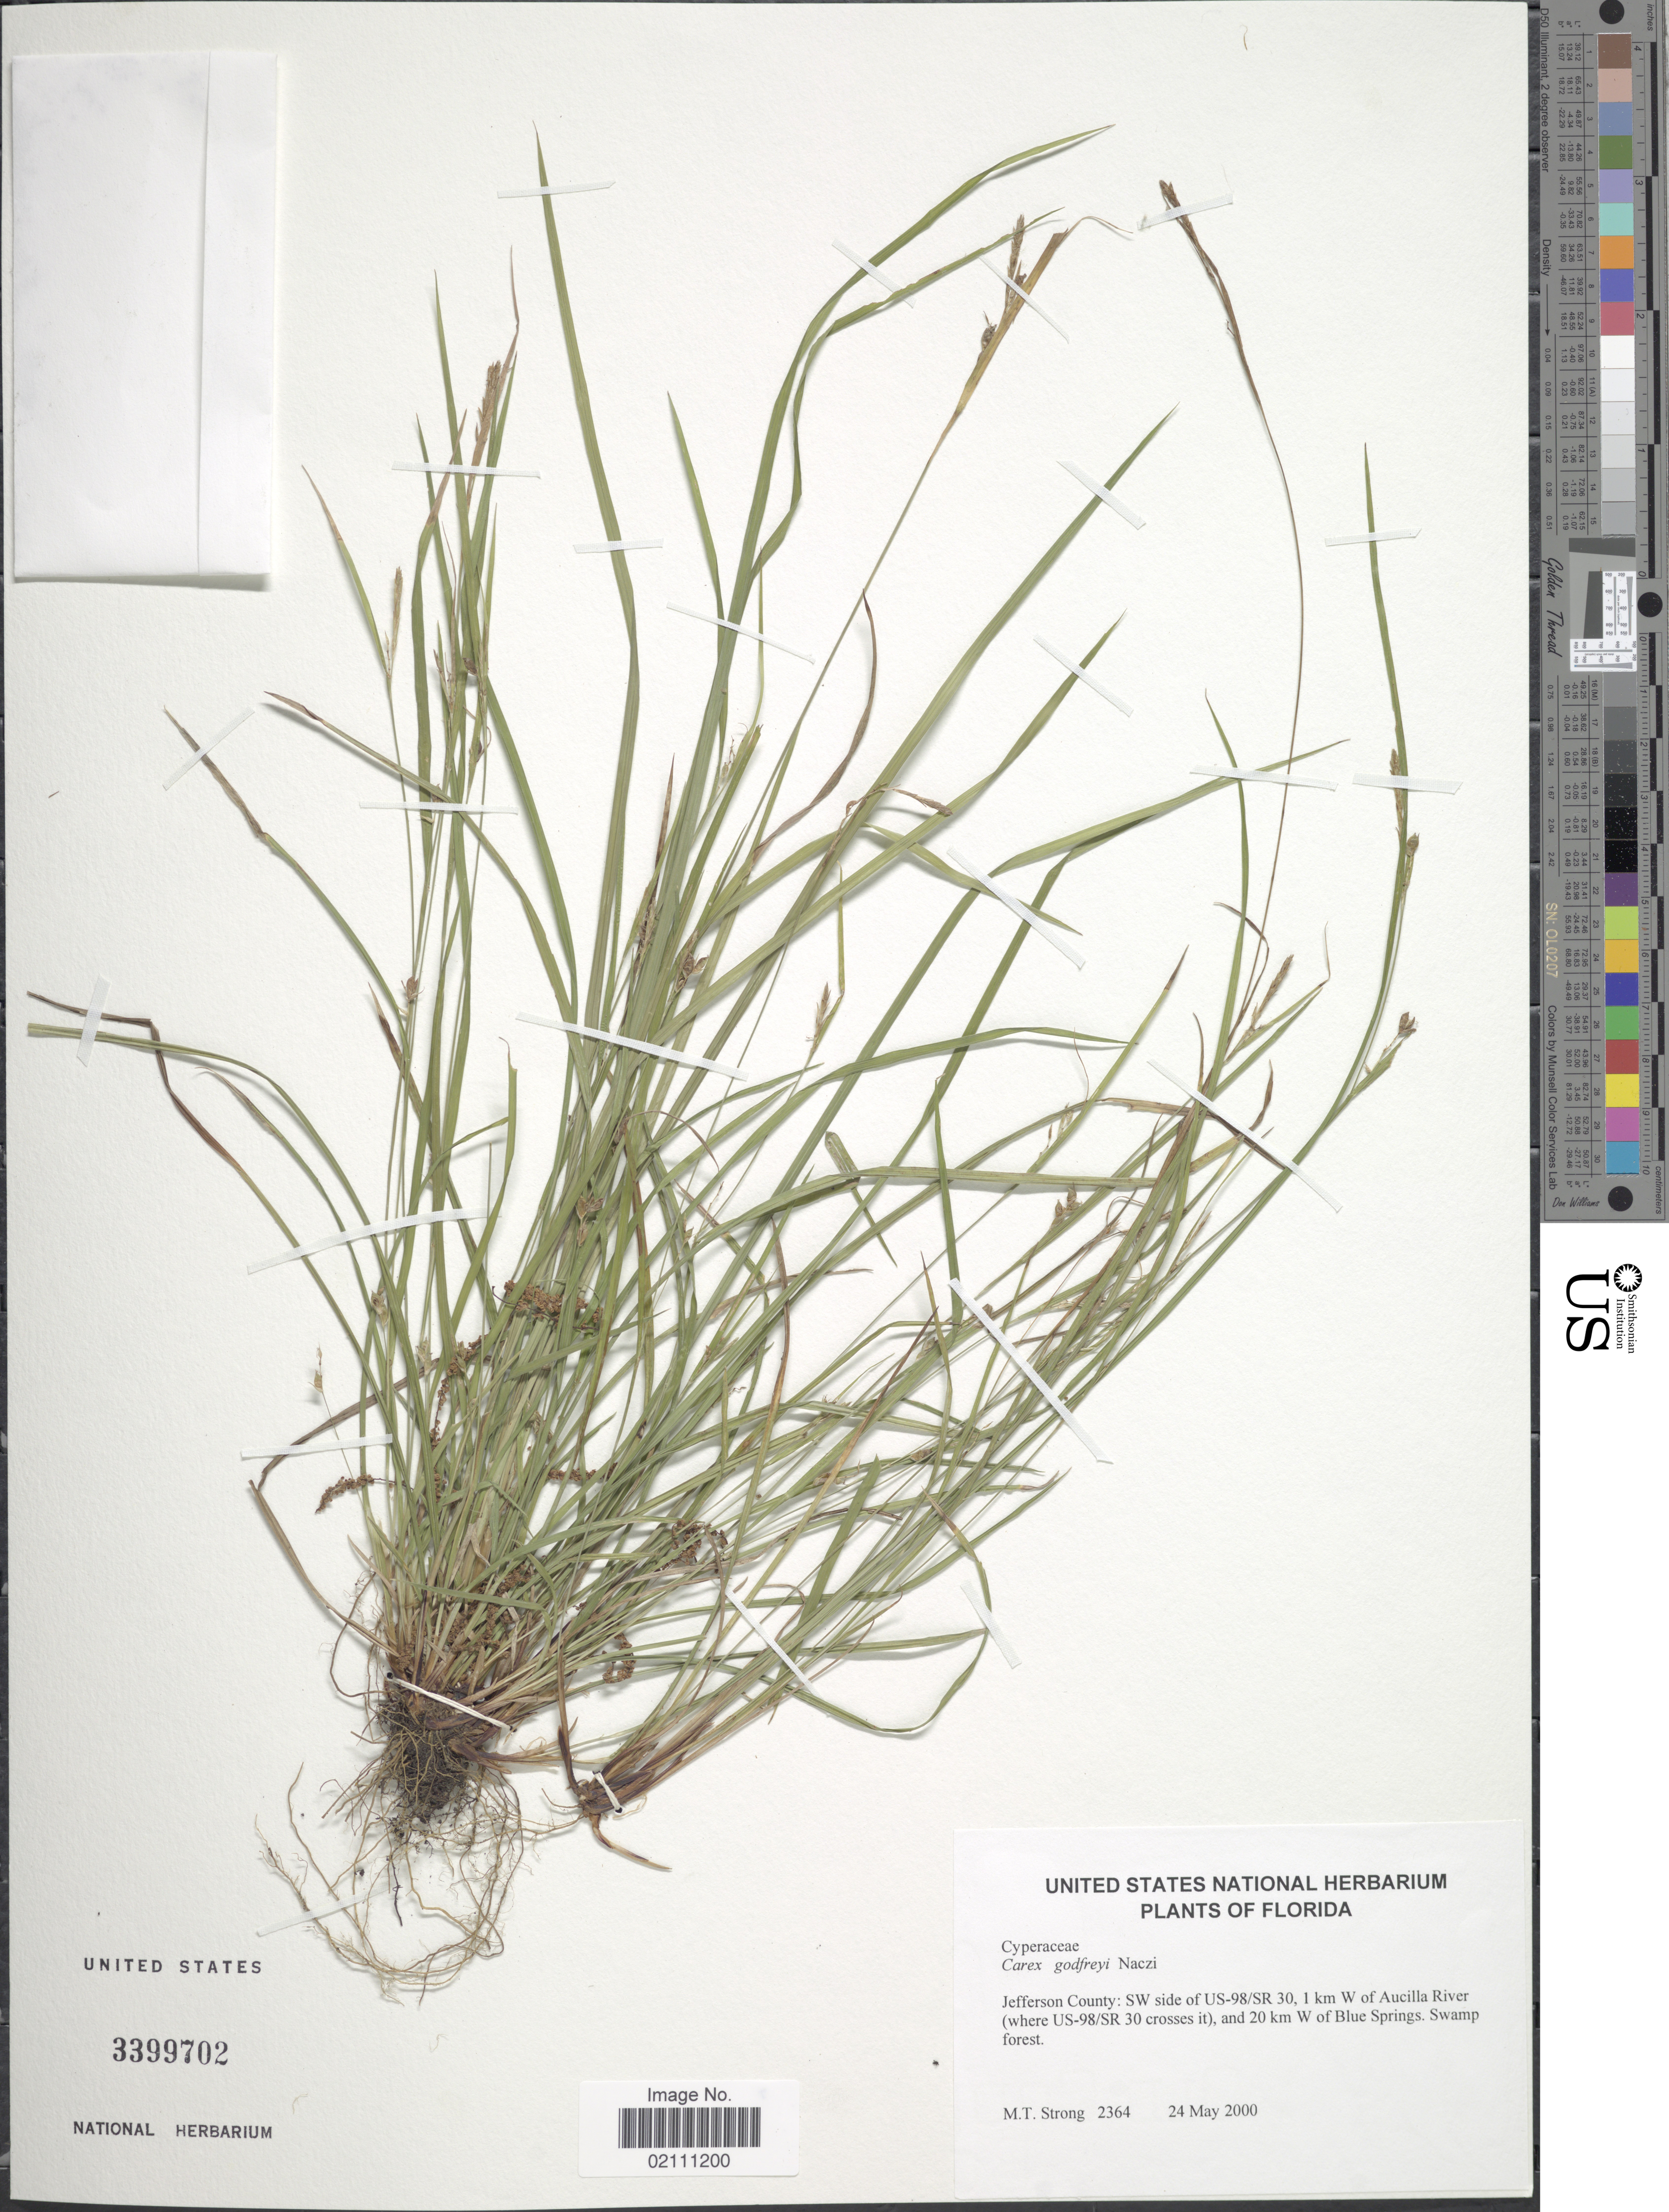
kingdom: Plantae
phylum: Tracheophyta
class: Liliopsida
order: Poales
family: Cyperaceae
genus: Carex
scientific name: Carex godfreyi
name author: Naczi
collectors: M. T. Strong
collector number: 2364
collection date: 2000-05-24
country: United States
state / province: Florida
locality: Jefferson County: SW side of US-98/30, 1 km W of Aucilla River (where US-98/SR30 crosses it) and 20 km W of Blue Springs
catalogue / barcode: US 3399702